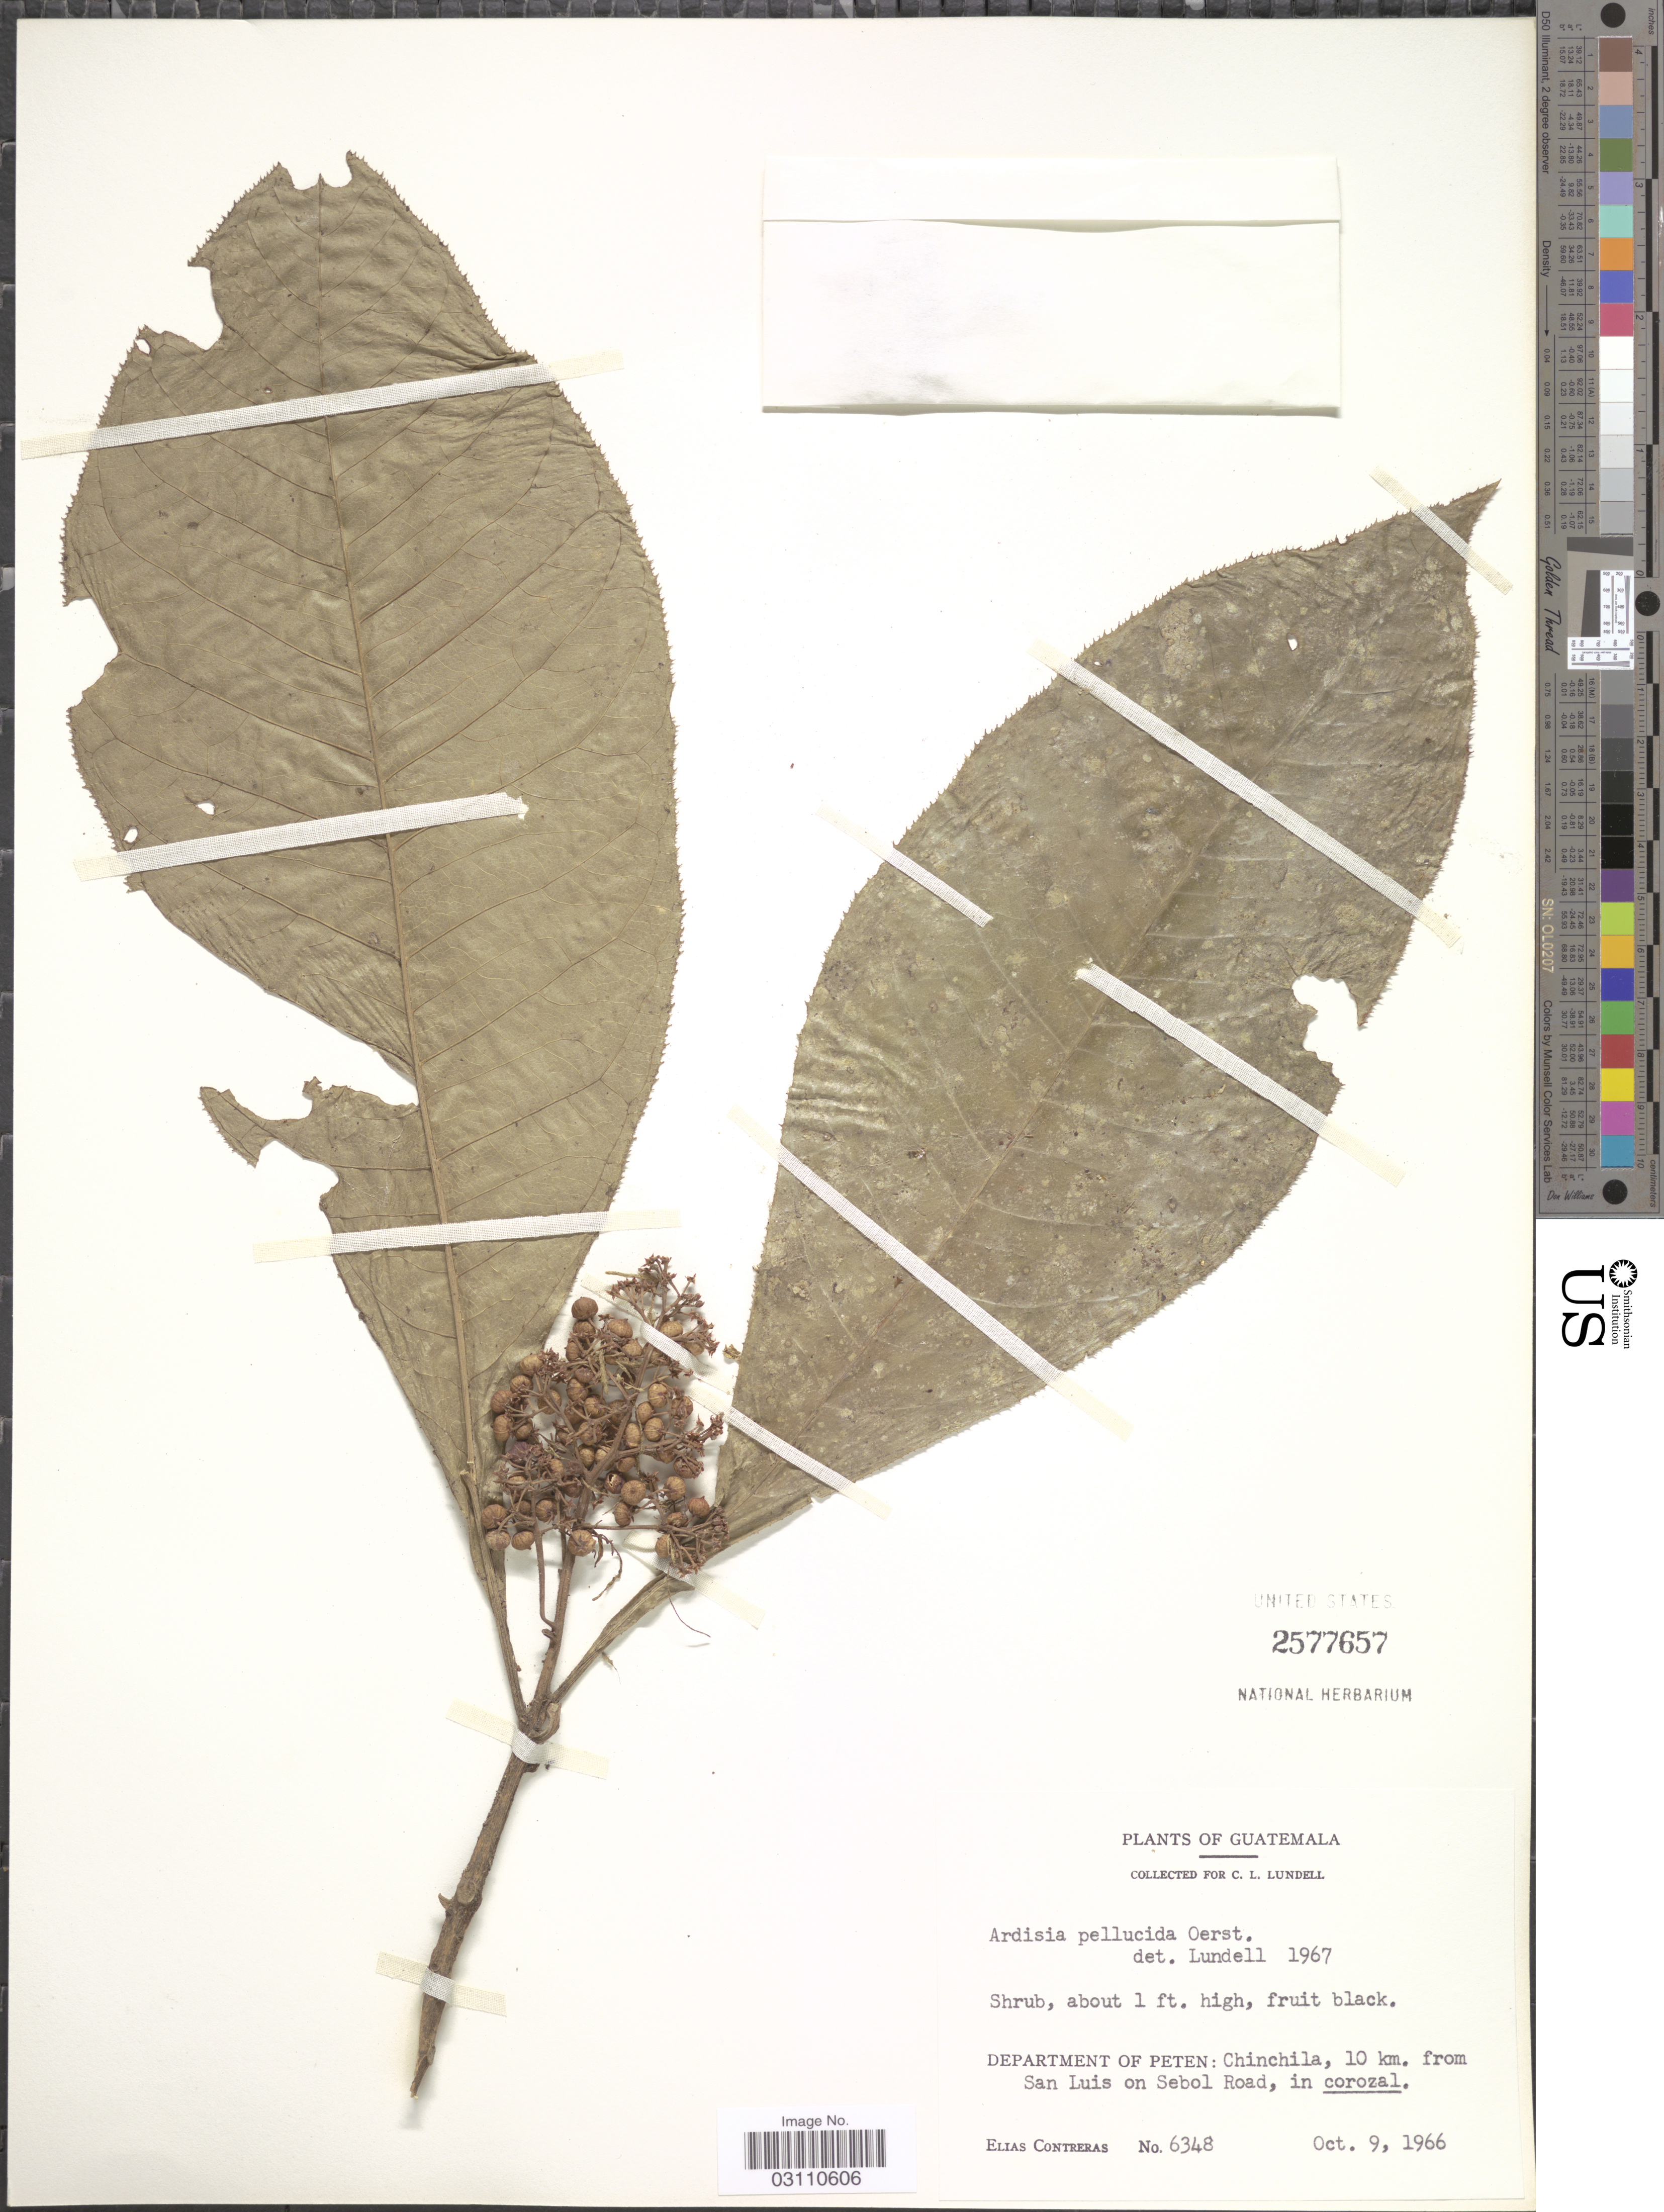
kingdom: Plantae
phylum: Tracheophyta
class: Magnoliopsida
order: Ericales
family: Primulaceae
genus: Ardisia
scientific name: Ardisia pellucida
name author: Oerst.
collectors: E. Contreras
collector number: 6348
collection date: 1966-10-09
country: Guatemala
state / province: El Petén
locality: Department of Peten: Chinchila, 10 km. from San Luis on Sebol Road, in corozal.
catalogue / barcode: US 2577657